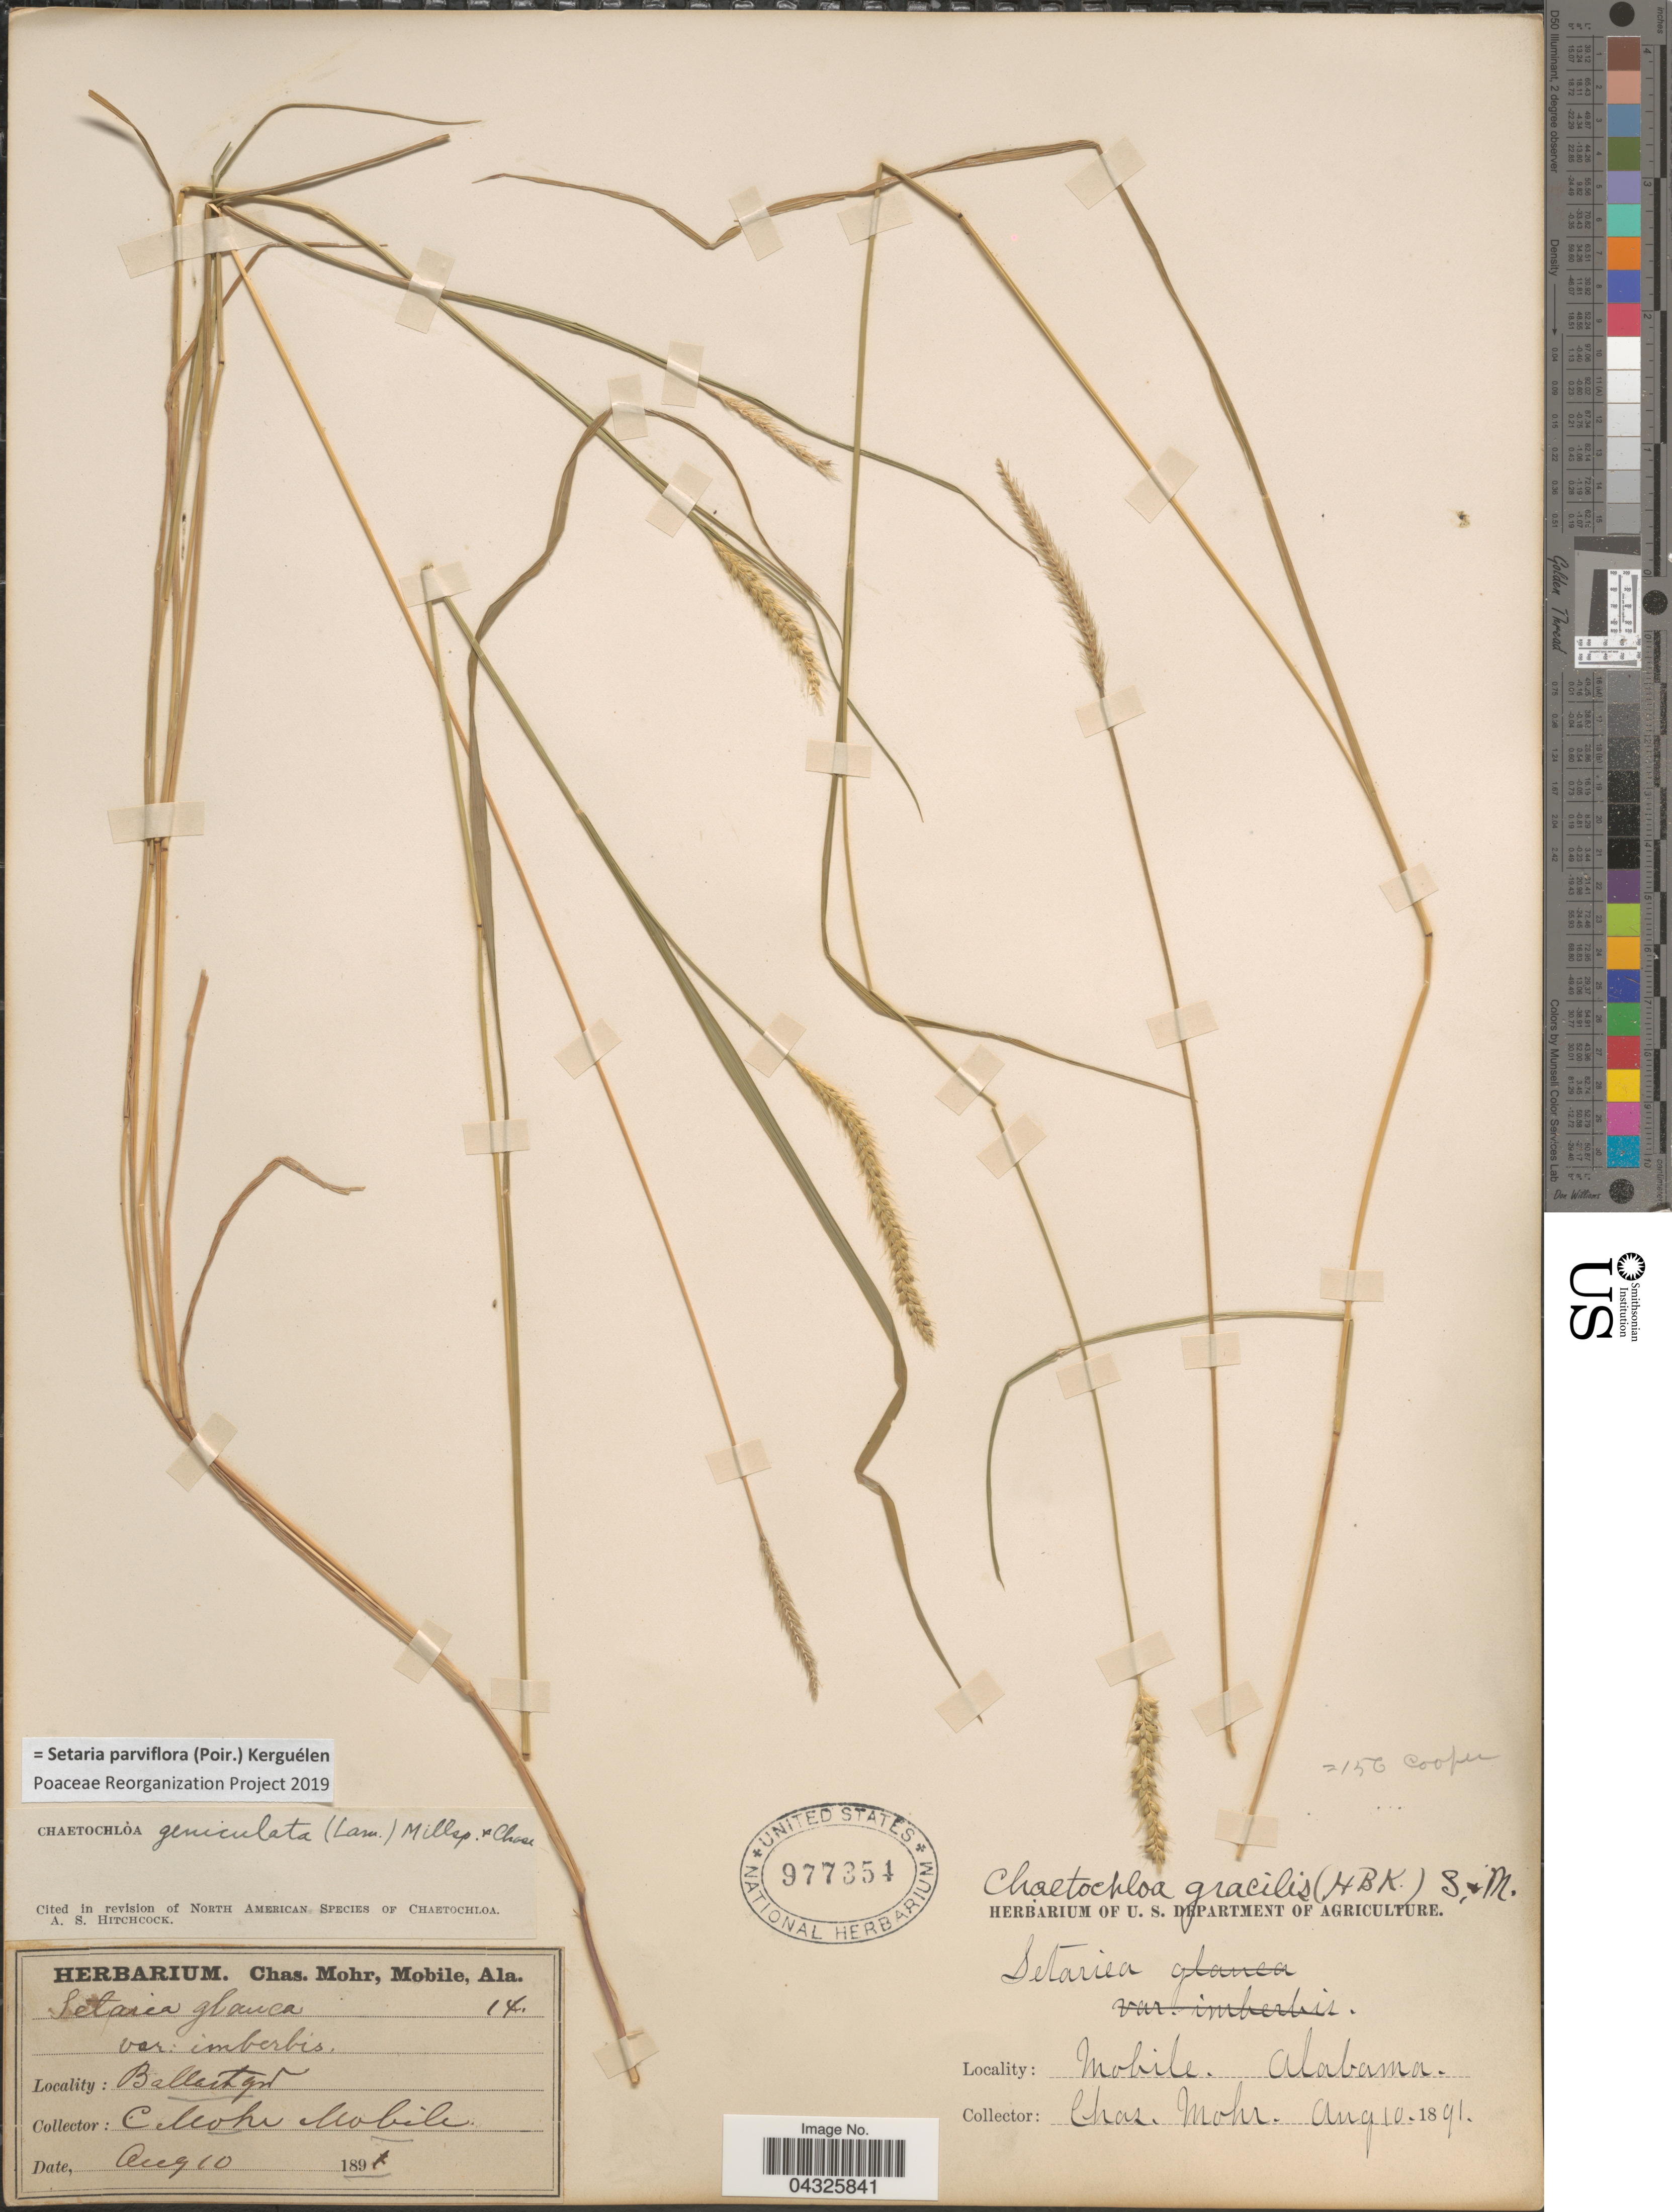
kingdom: Plantae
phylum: Tracheophyta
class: Liliopsida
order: Poales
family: Poaceae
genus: Setaria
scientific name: Setaria parviflora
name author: (Poir.) Kerguélen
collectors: Mohr, C. T. (herbarium)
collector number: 14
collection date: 1891-08-10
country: United States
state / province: Alabama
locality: Mobile.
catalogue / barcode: US 977354